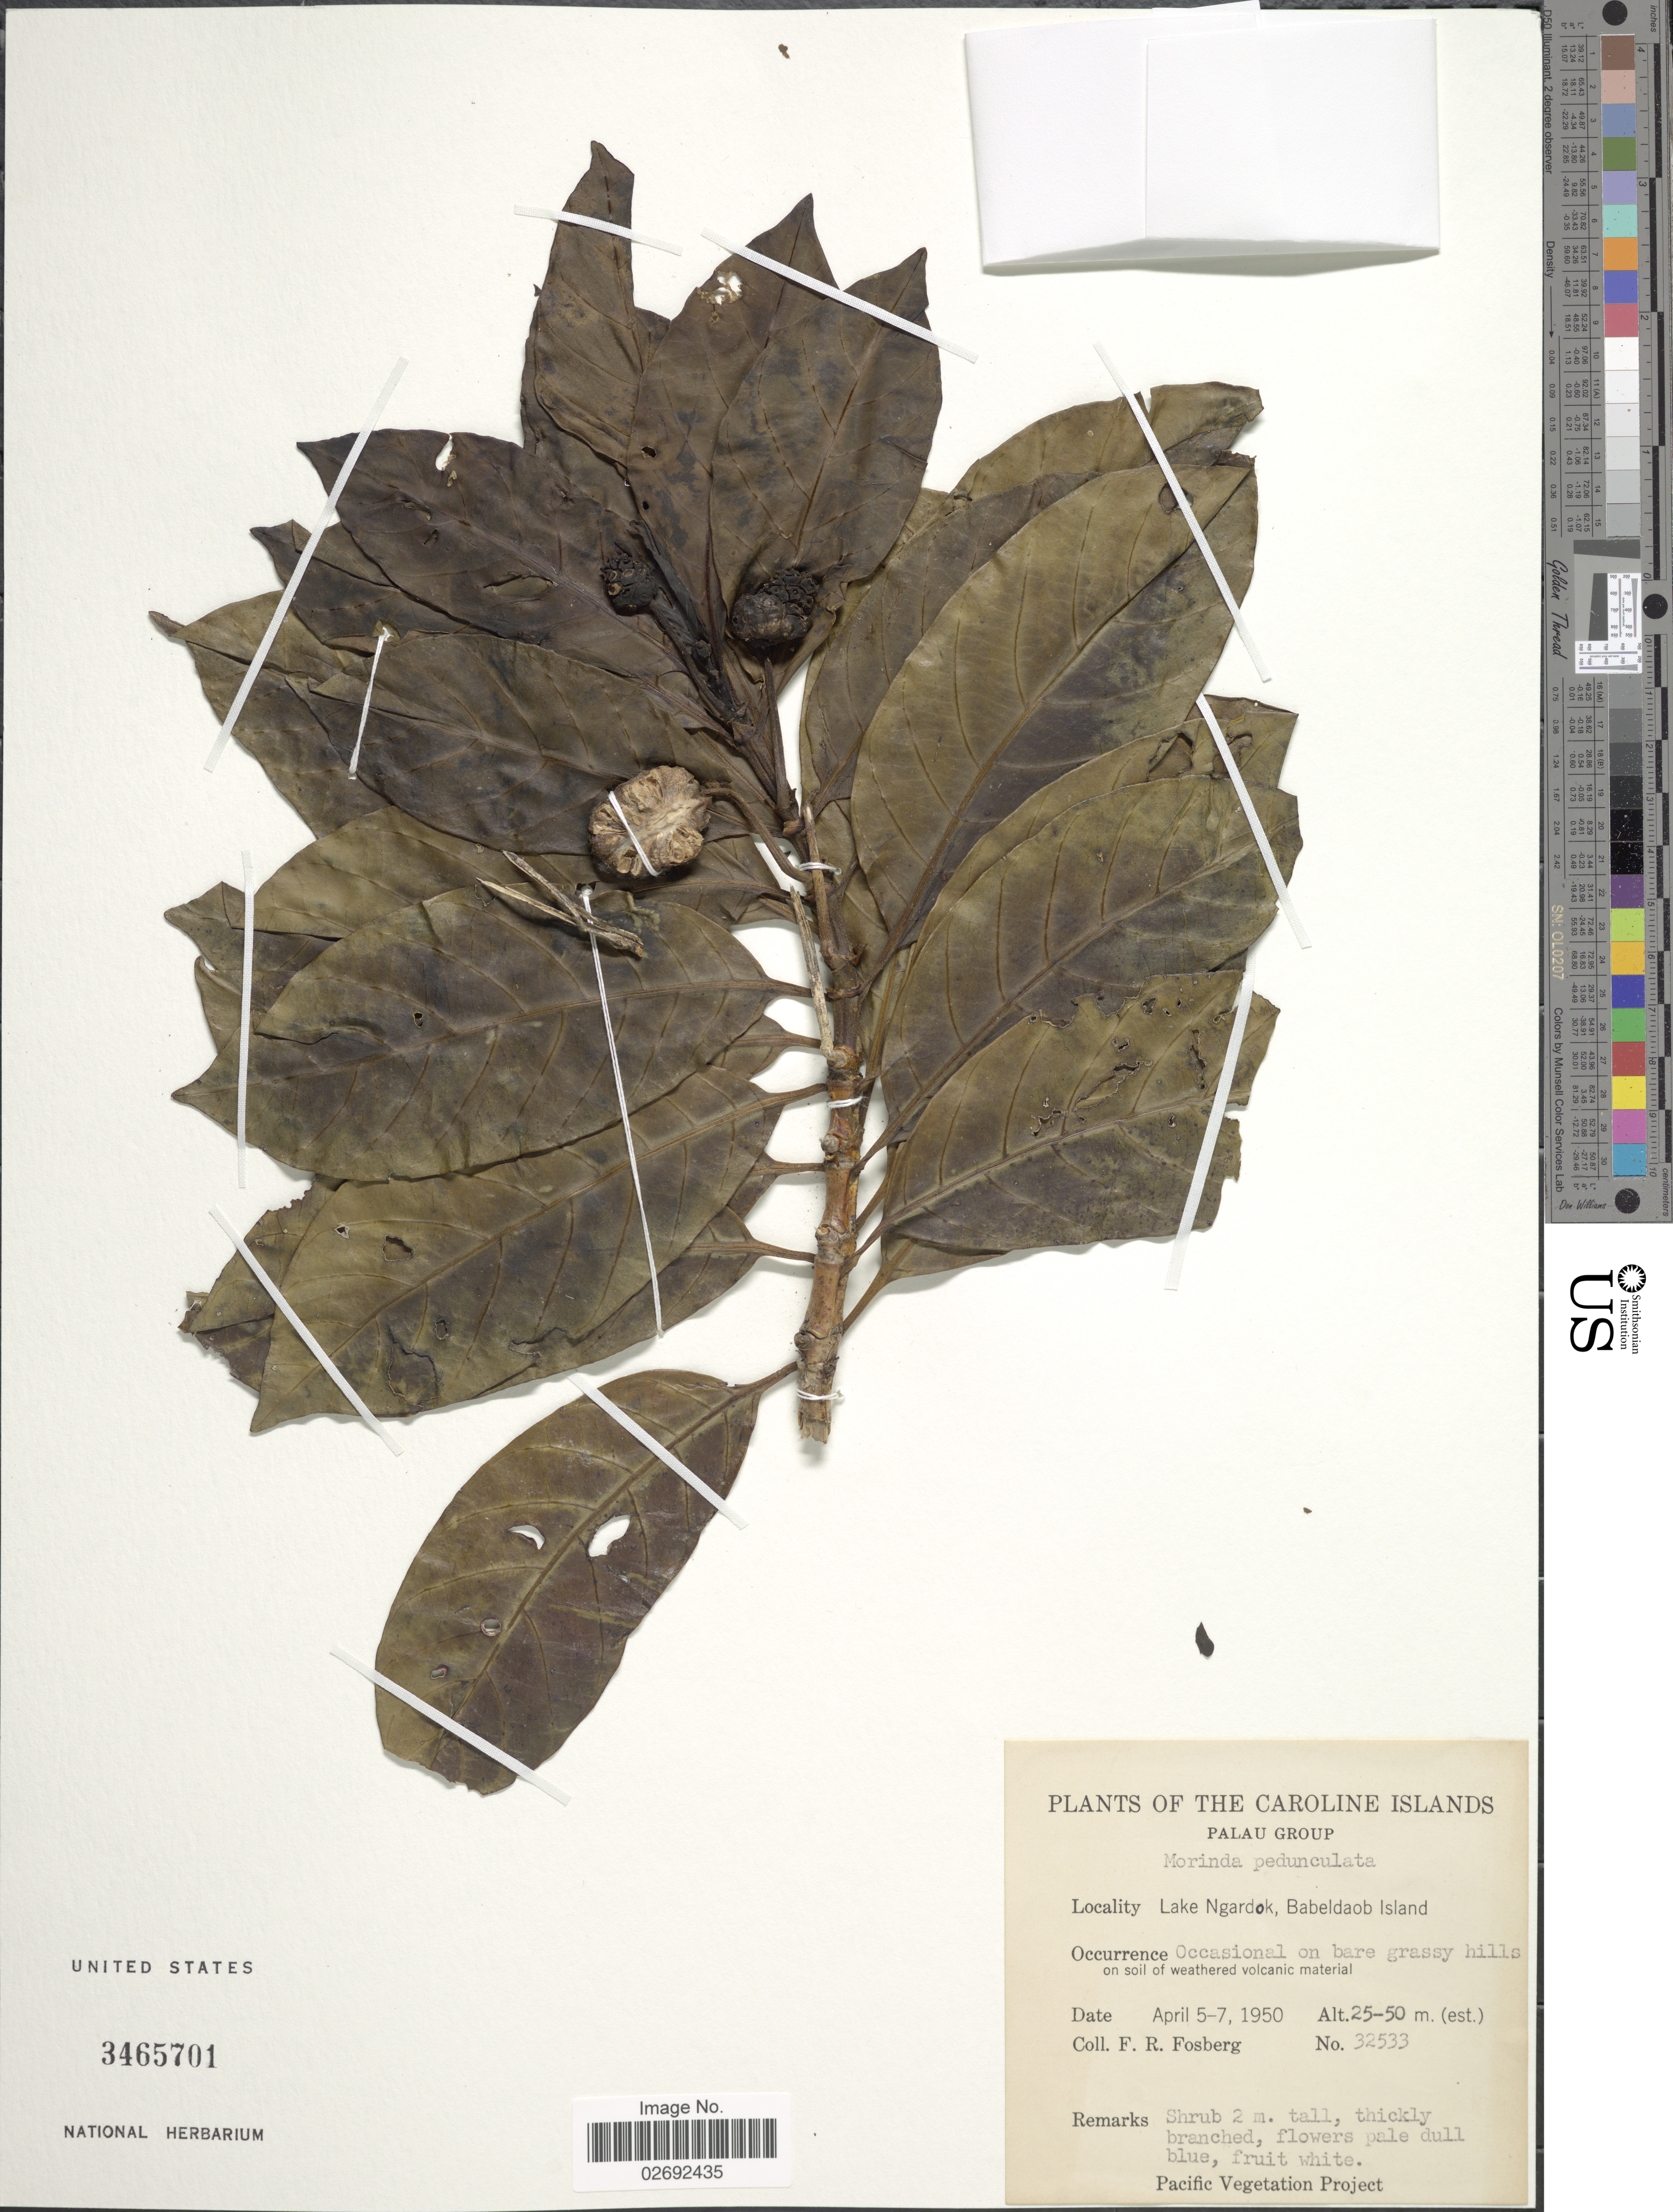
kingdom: Plantae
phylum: Tracheophyta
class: Magnoliopsida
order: Gentianales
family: Rubiaceae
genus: Morinda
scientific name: Morinda pedunculata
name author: Valeton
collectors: F. R. Fosberg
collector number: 32533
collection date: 1950-04-05/1950-04-07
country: Palau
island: Babeldaob [Babelthuap]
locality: Lake Ngardok, Babeldaob Island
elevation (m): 25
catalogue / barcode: US 3465701